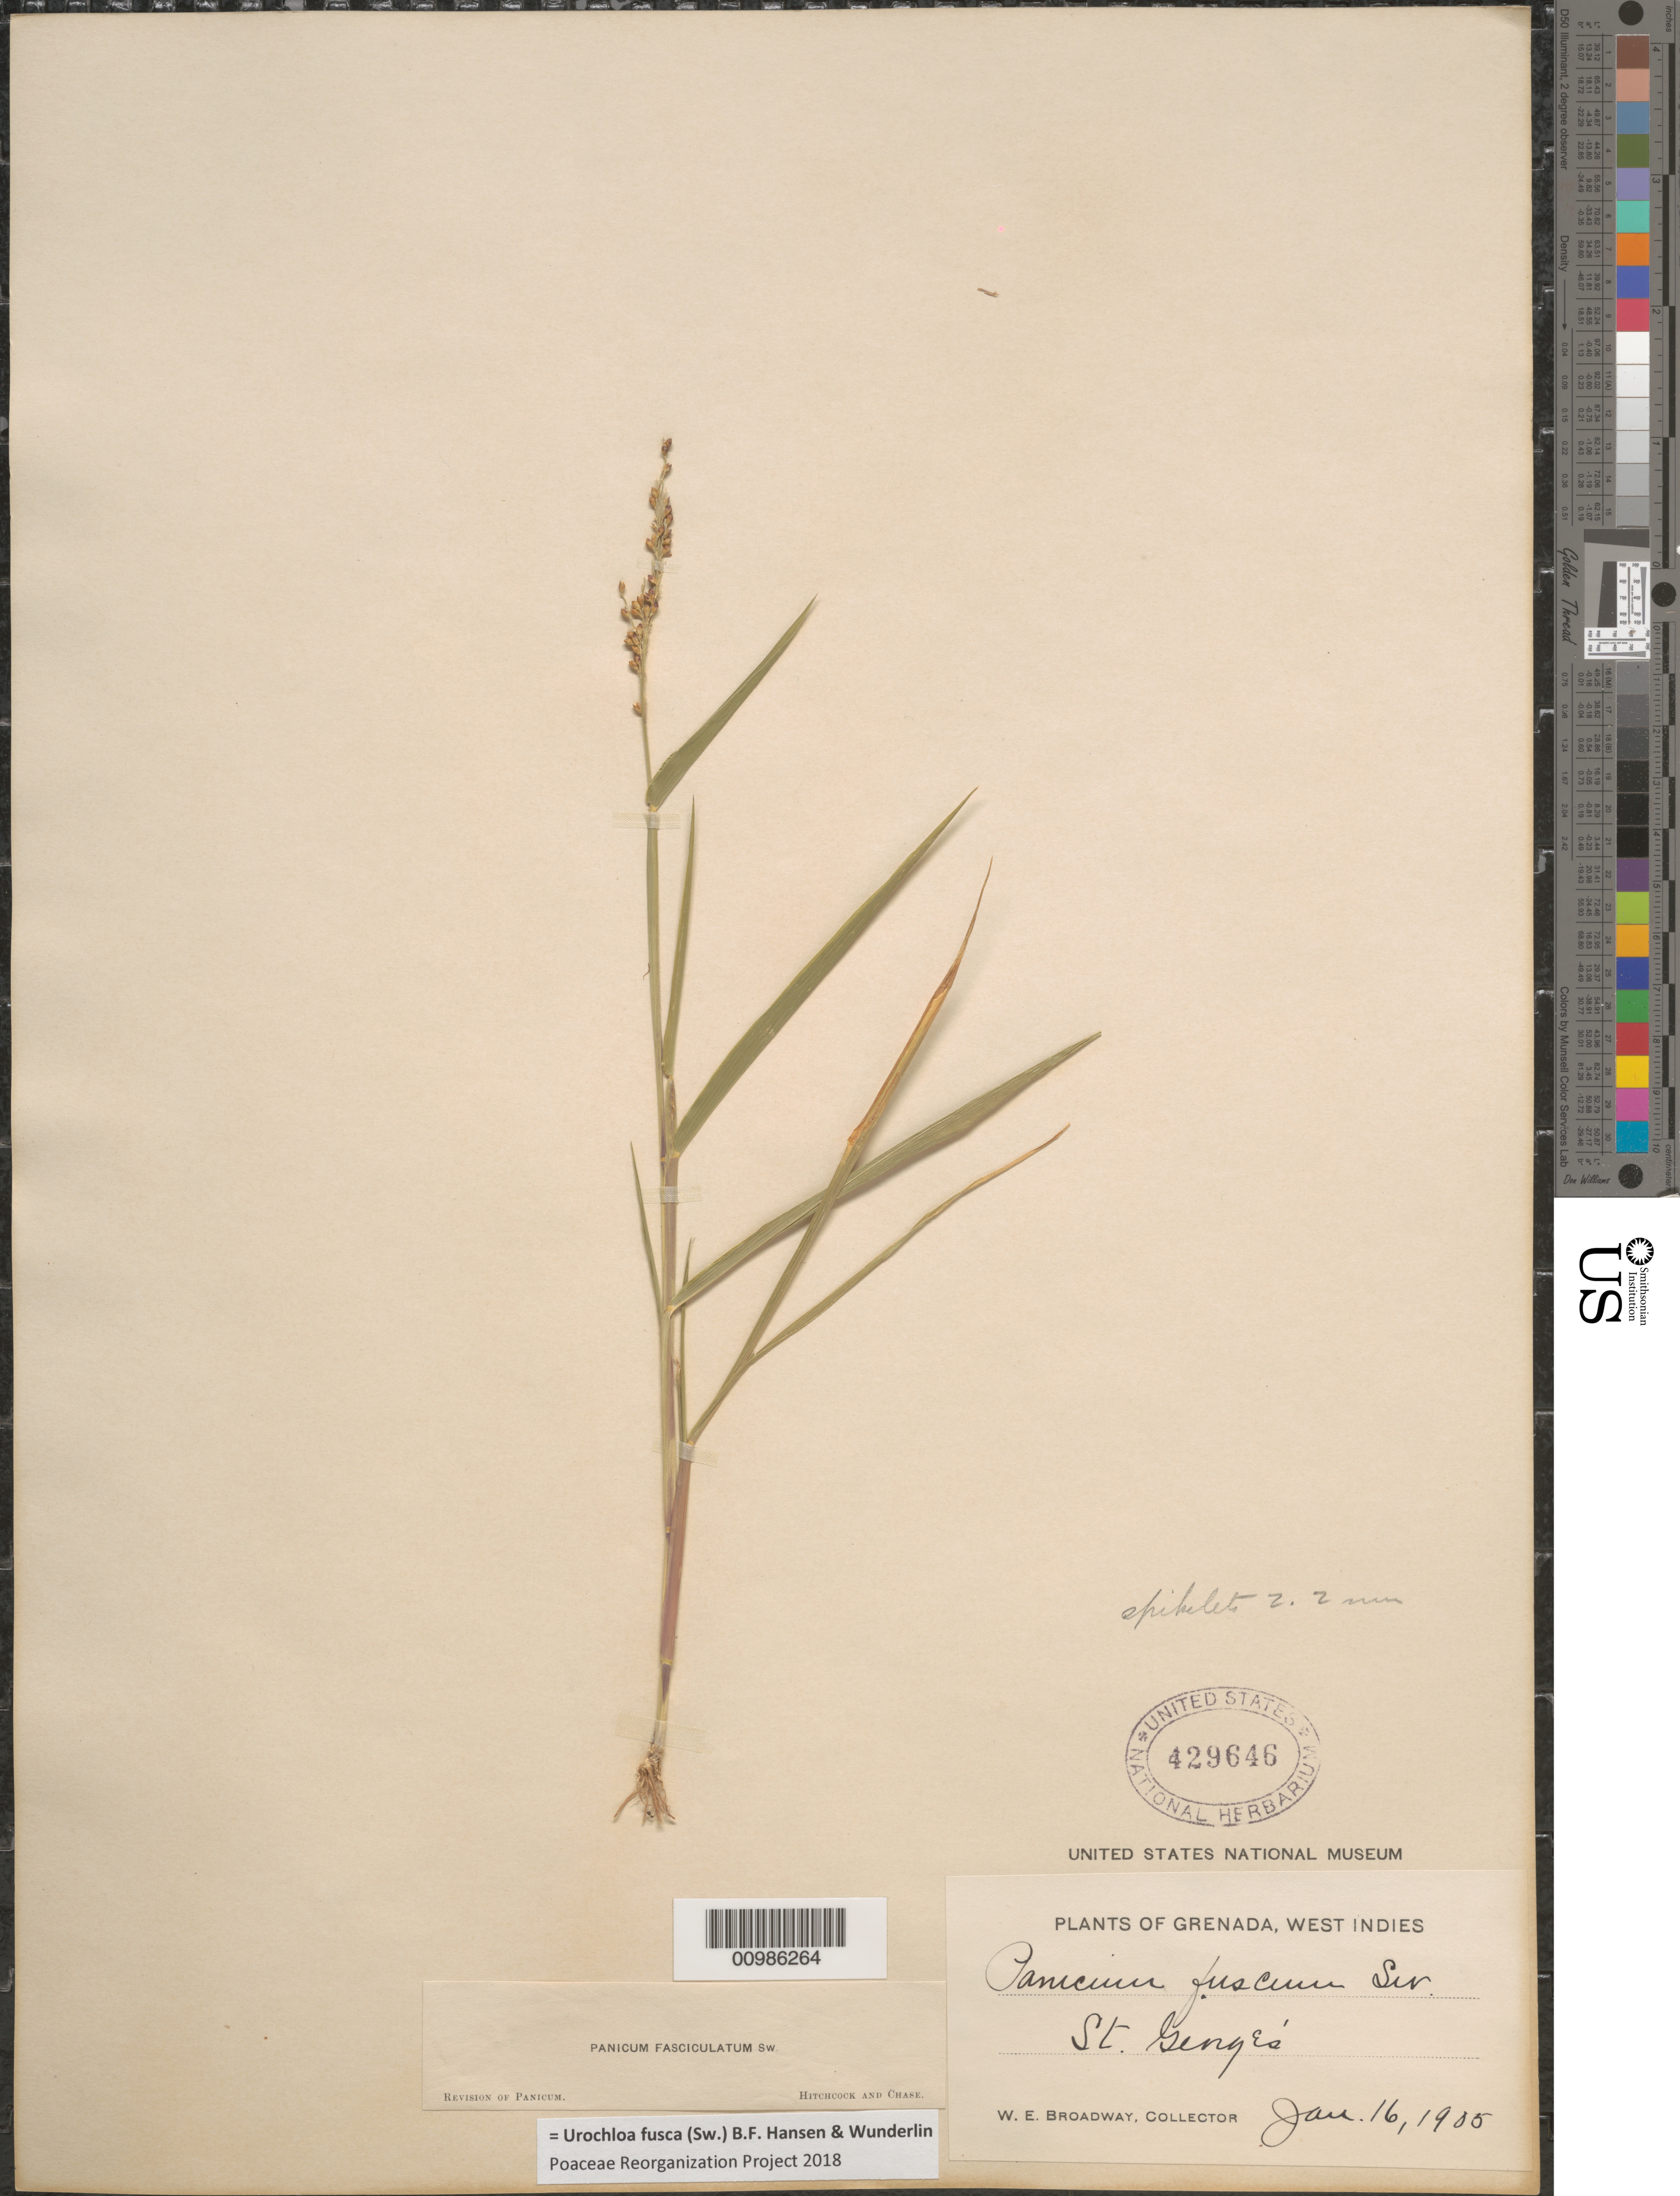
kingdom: Plantae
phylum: Tracheophyta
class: Liliopsida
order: Poales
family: Poaceae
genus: Brachiaria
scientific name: Brachiaria fasciculata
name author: (Sw.) Parodi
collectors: W. E. Broadway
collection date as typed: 16 Jan 1905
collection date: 1905-01-16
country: Grenada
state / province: Saint George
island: Grenada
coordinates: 0 N, 0 E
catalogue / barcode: US 429646